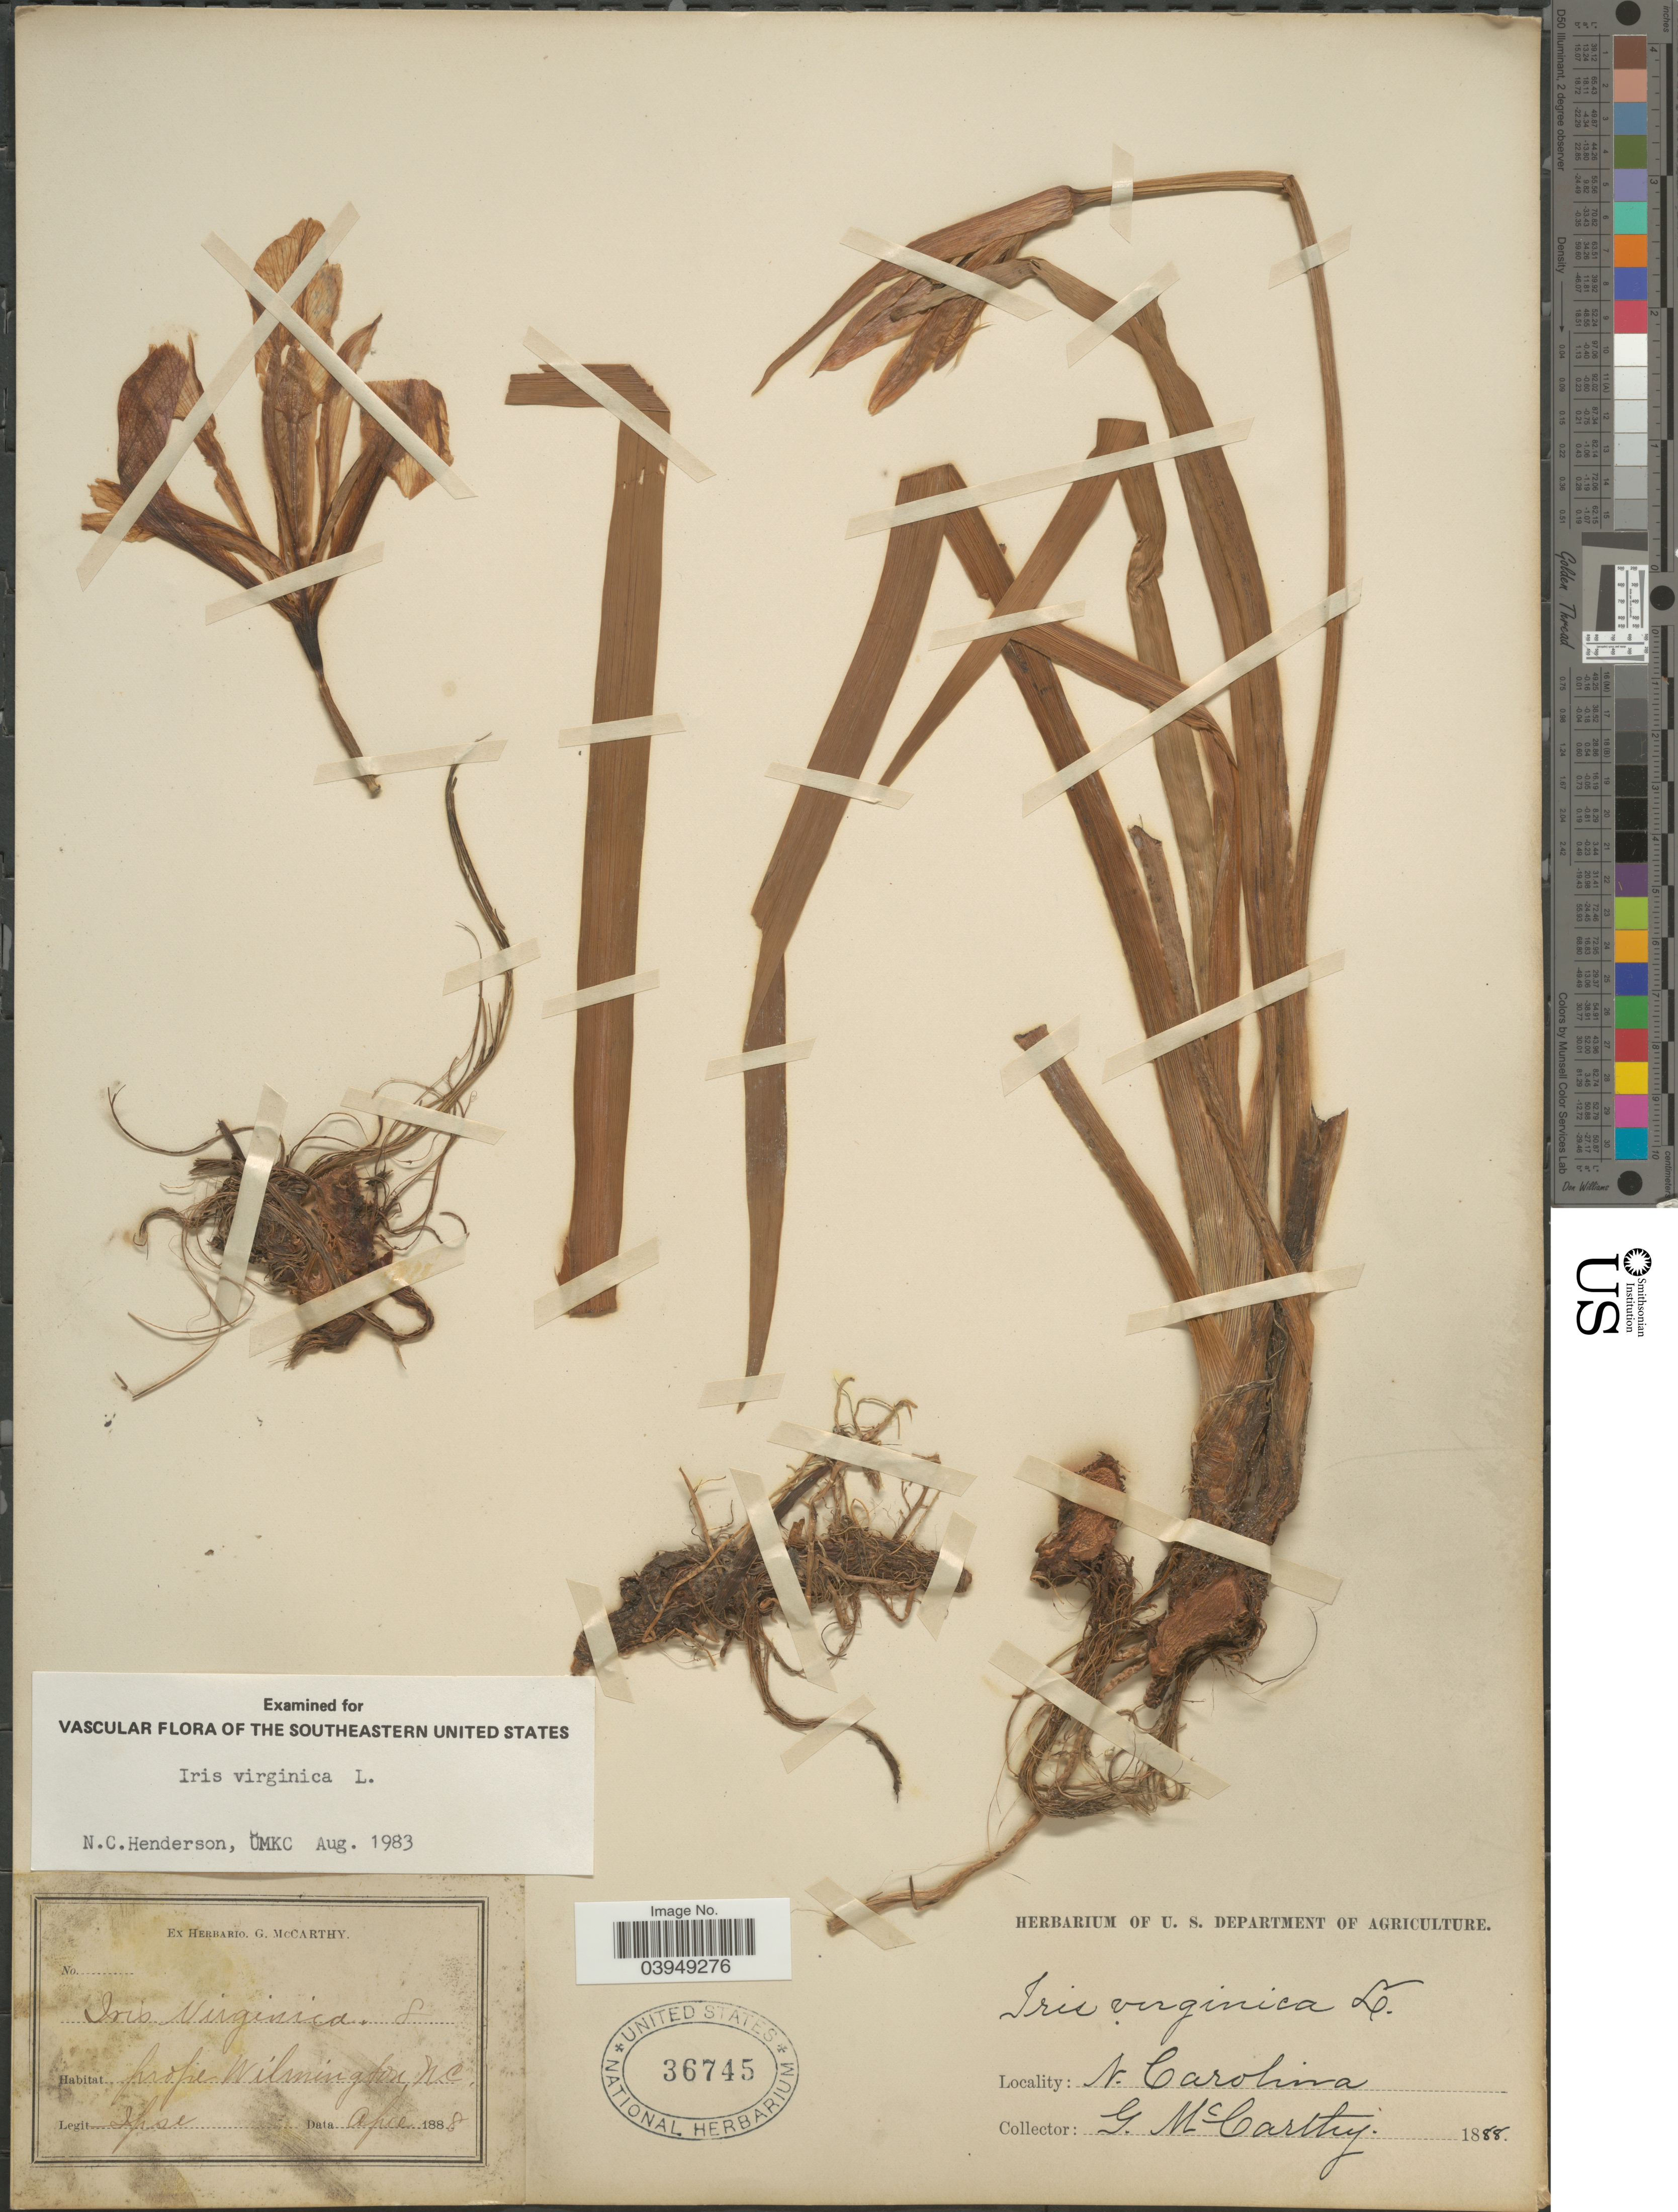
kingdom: Plantae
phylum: Tracheophyta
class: Liliopsida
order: Asparagales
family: Iridaceae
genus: Iris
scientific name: Iris virginica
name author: L.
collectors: G. McCarthy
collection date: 1888-04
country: United States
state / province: North Carolina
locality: Prope Wilmington.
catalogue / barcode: US 36745